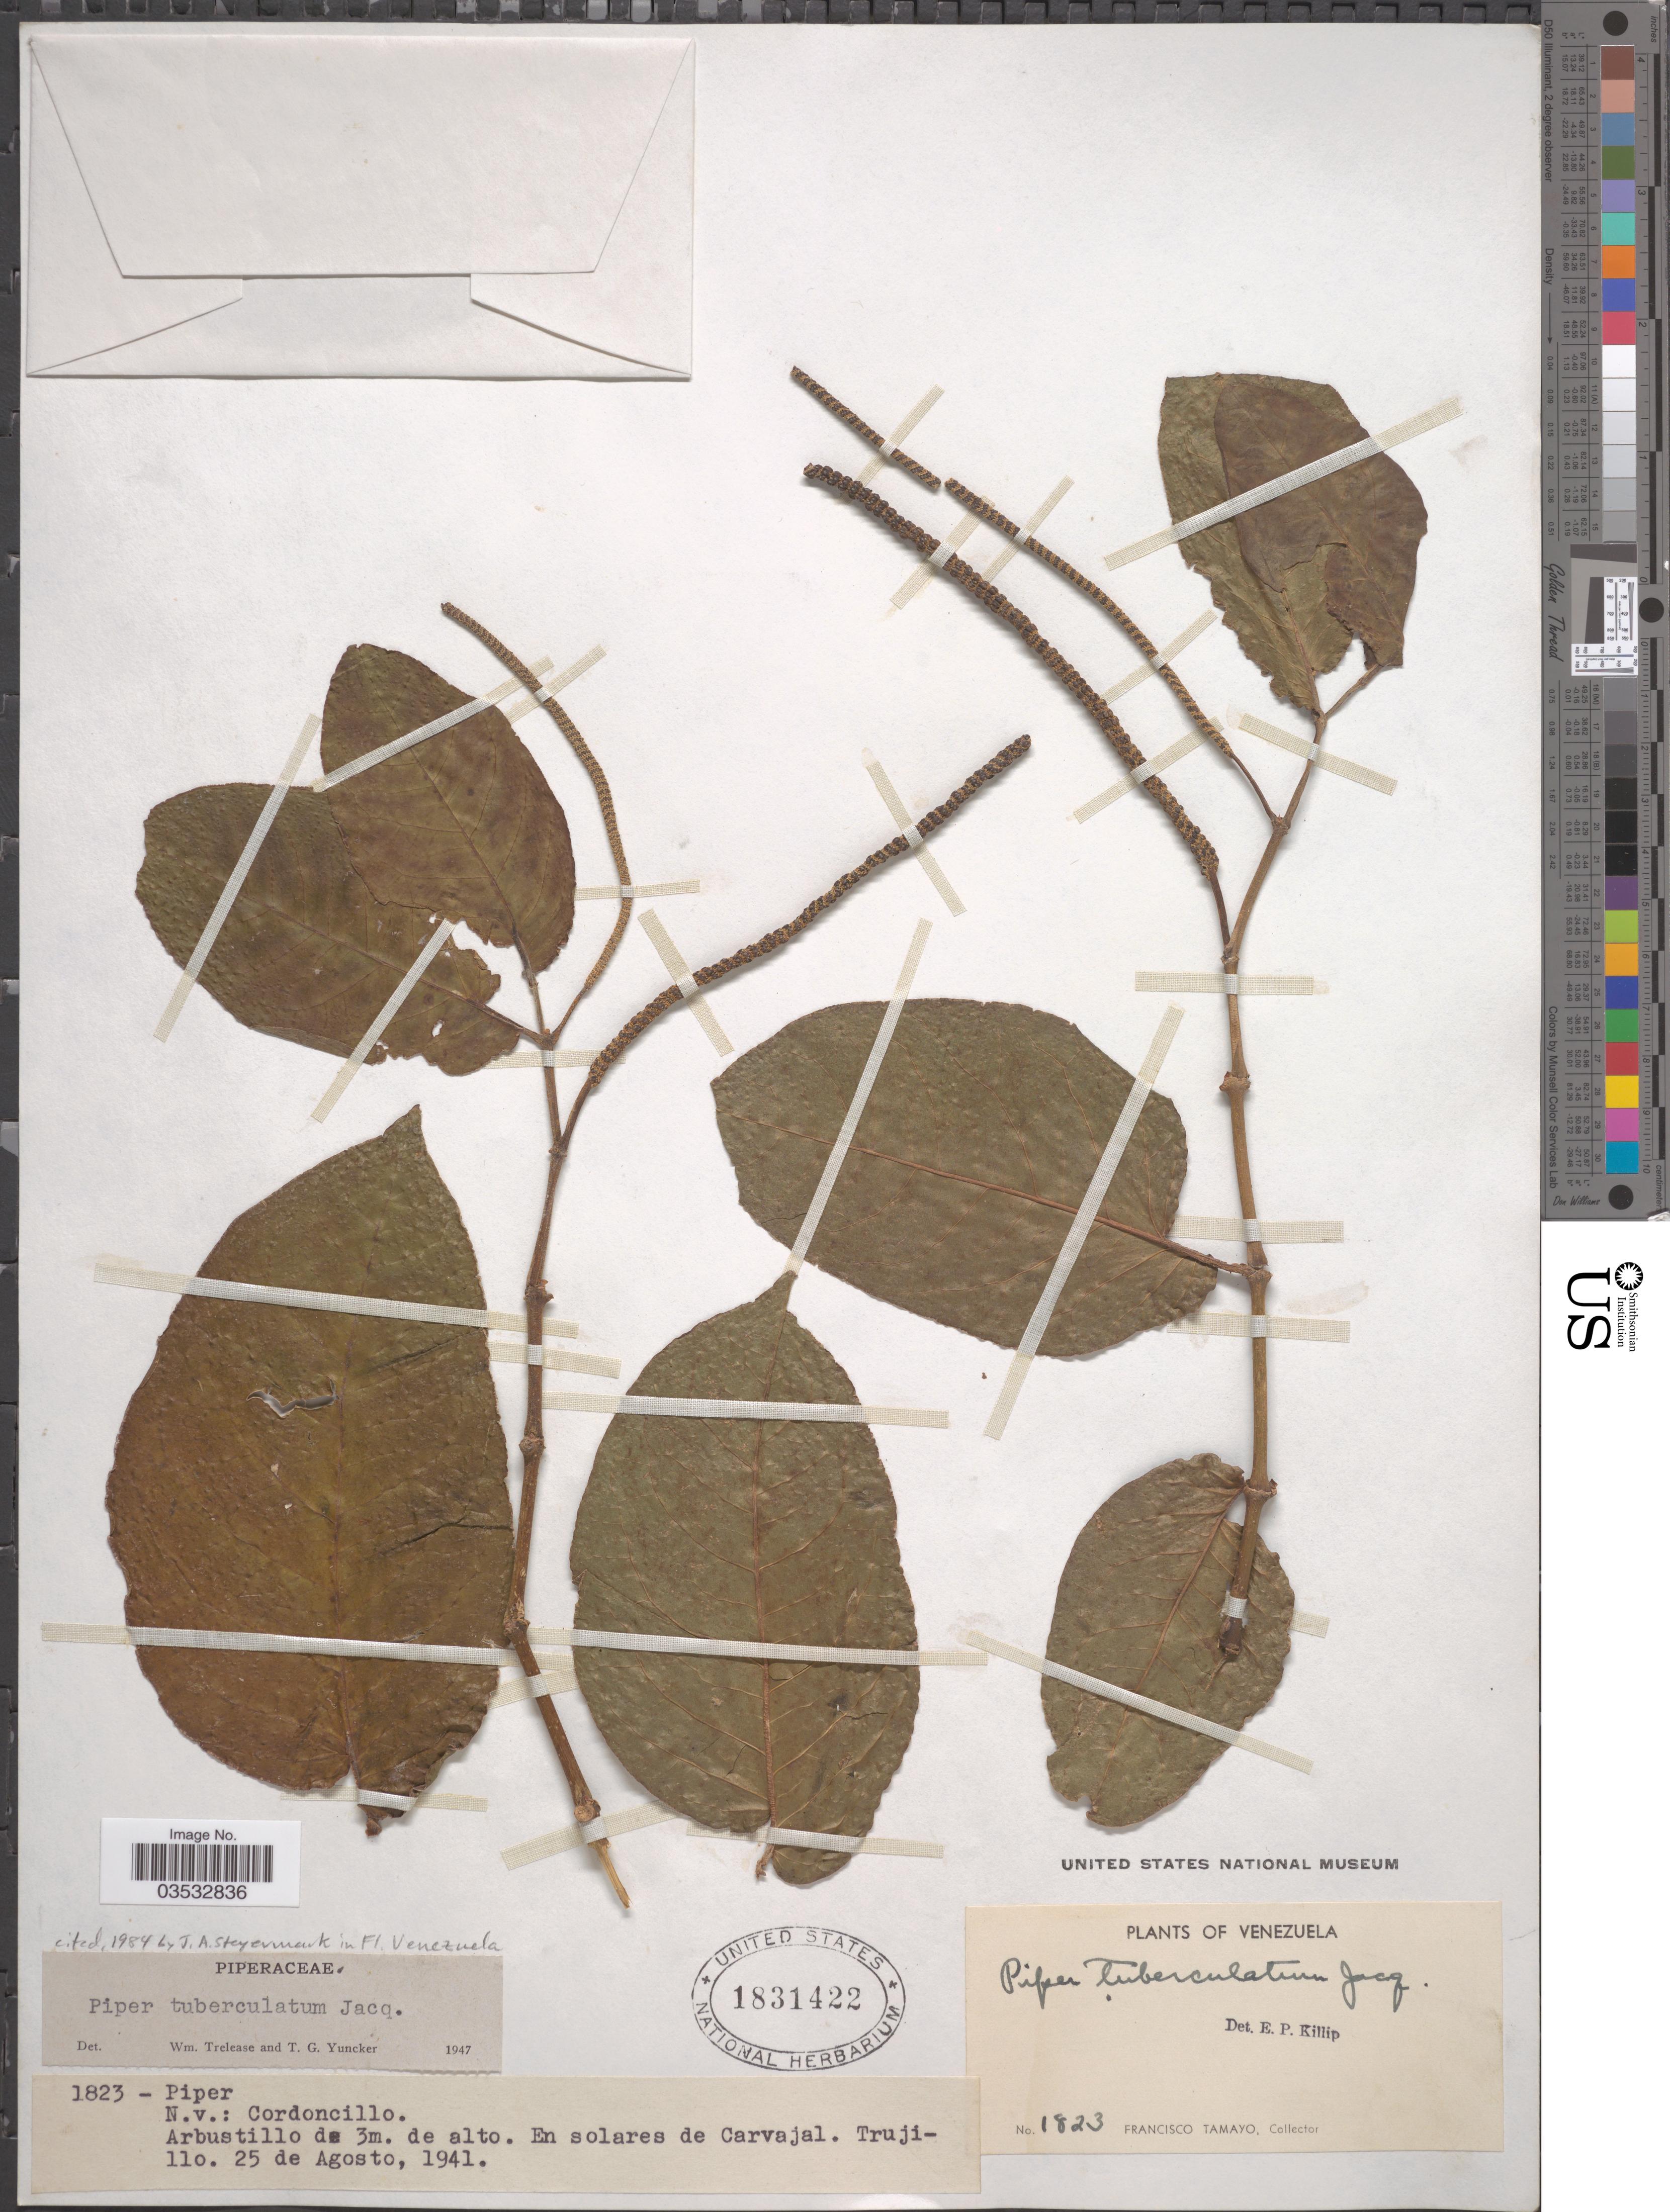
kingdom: Plantae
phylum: Tracheophyta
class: Magnoliopsida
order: Piperales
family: Piperaceae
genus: Piper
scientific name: Piper tuberculatum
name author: Jacq.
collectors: F. Tamayo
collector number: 1823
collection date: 1941-08-25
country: Venezuela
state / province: Trujillo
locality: En solares de Carvajal.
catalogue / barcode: US 1831422